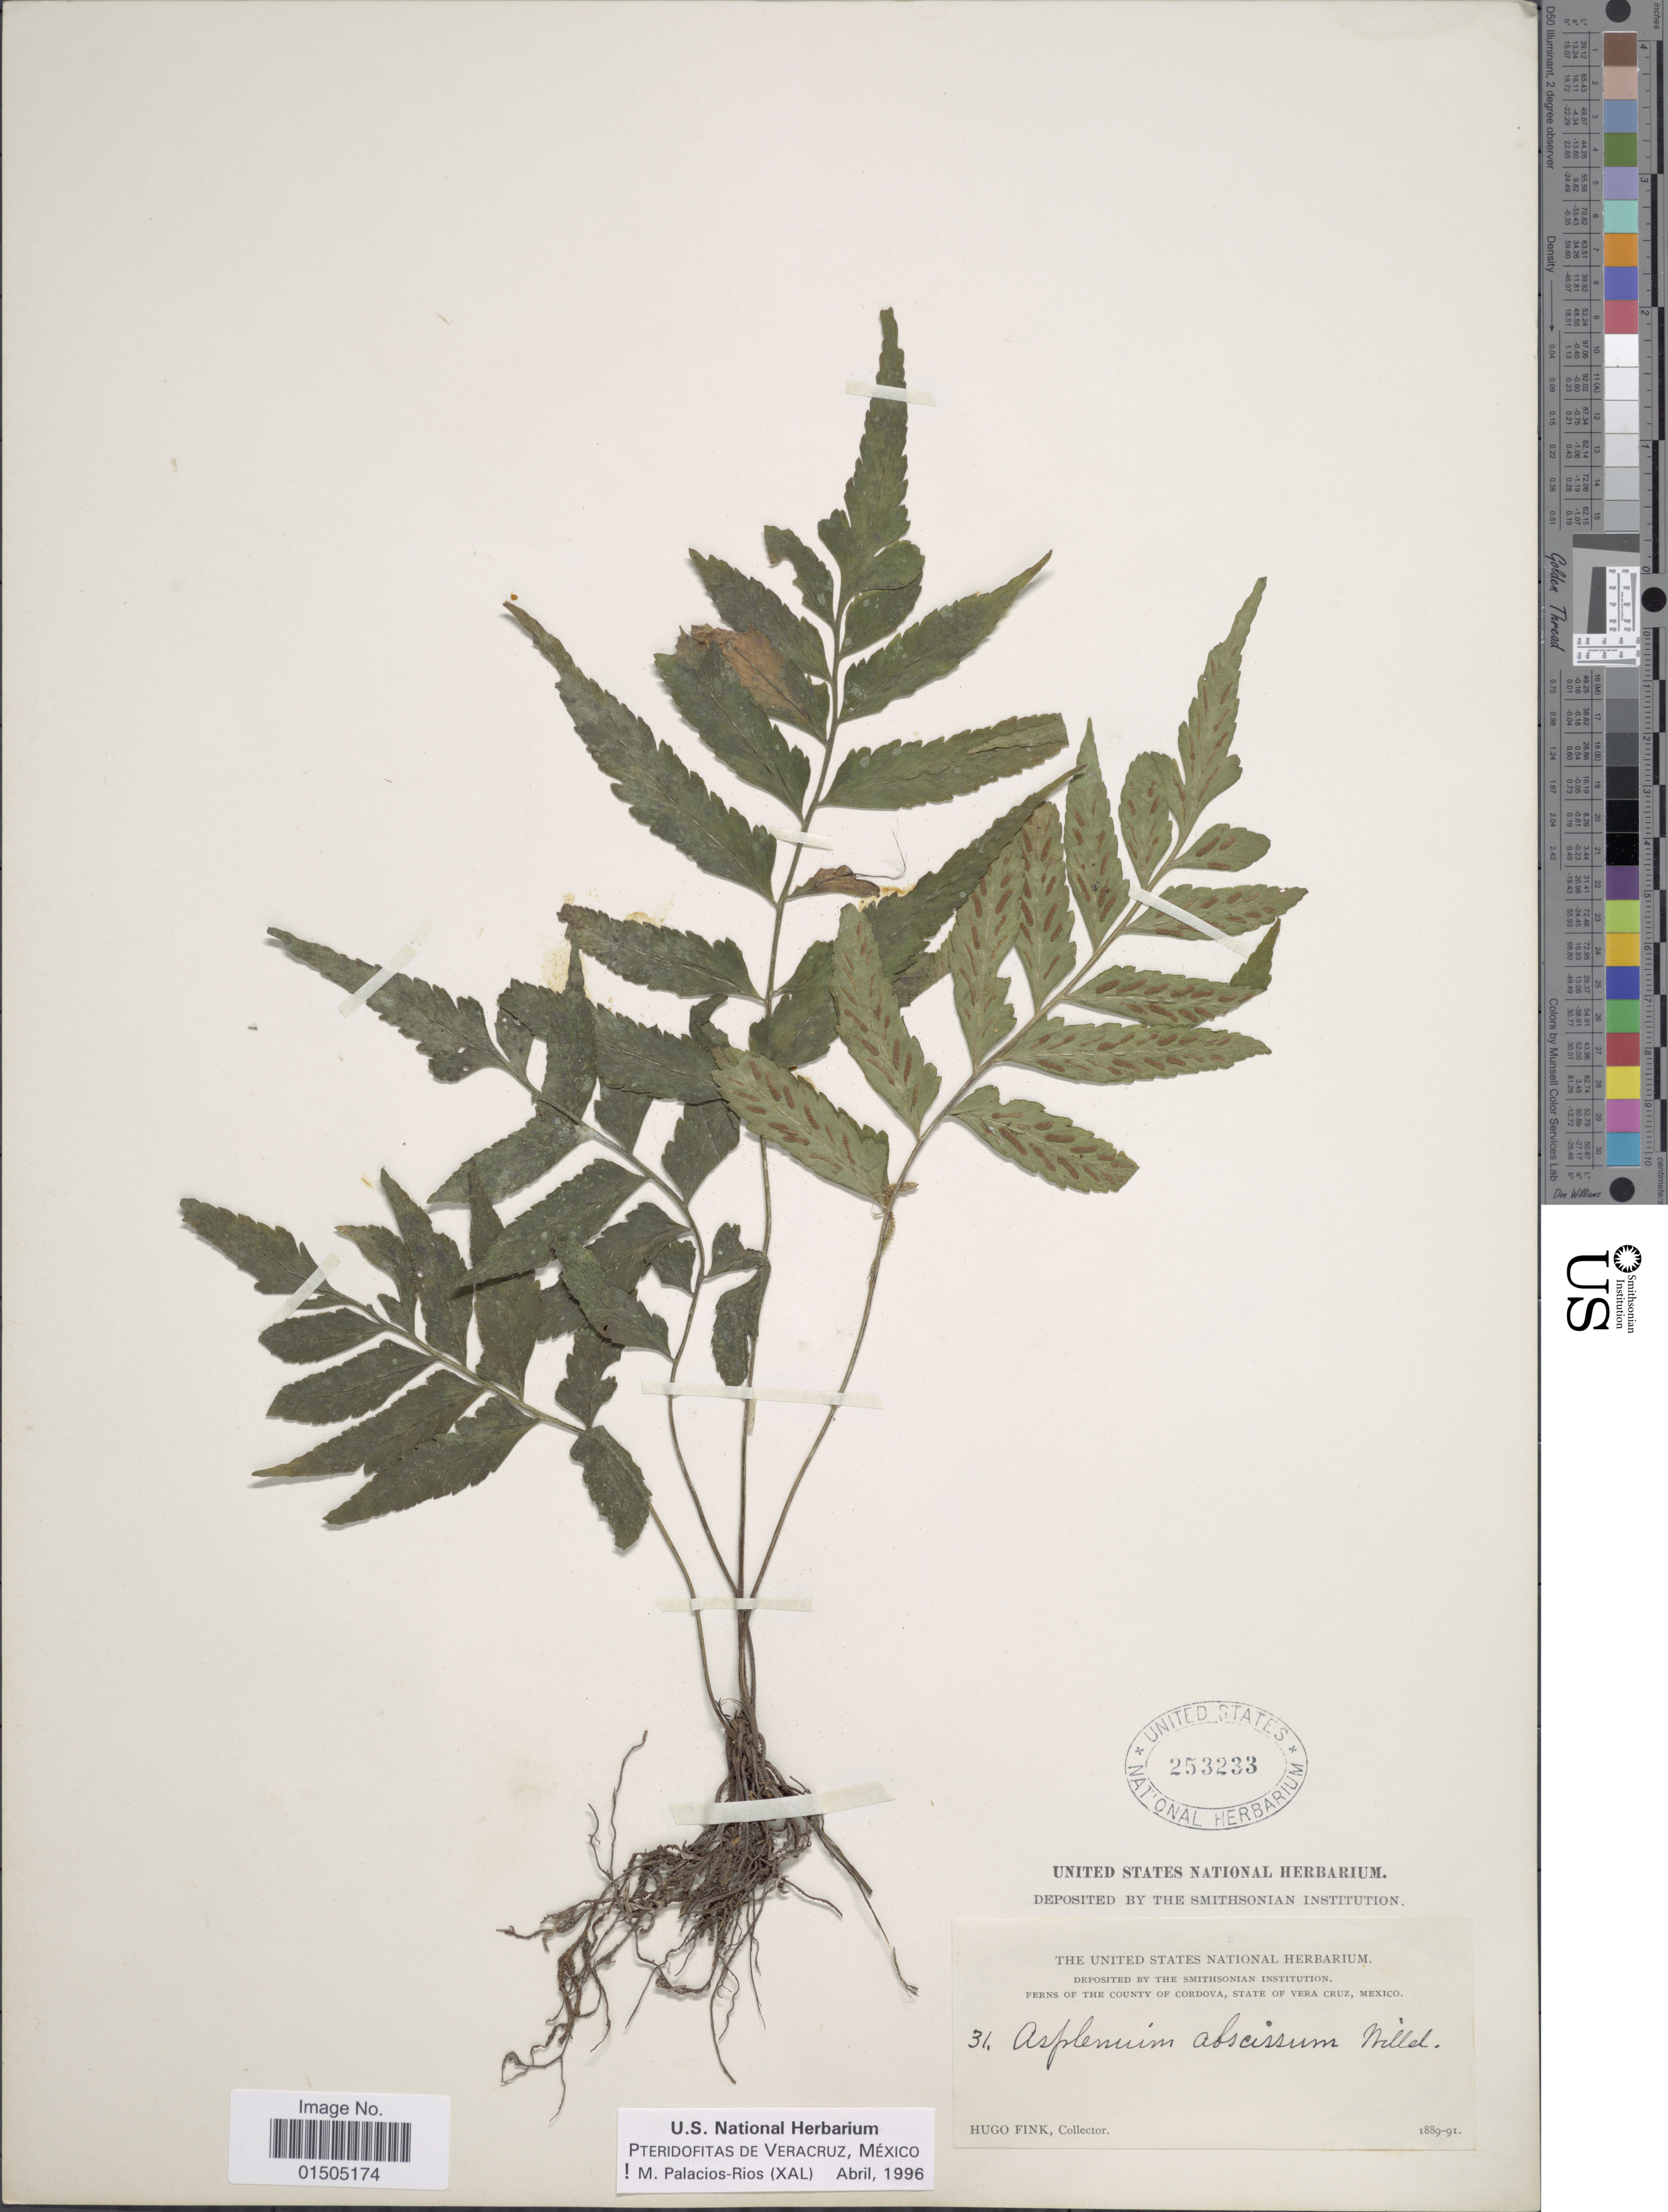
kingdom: Plantae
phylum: Tracheophyta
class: Polypodiopsida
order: Polypodiales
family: Aspleniaceae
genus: Asplenium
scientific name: Asplenium abscissum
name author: Willd.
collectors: H. Fink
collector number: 31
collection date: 1889/1891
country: Mexico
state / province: Veracruz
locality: County of Cordova.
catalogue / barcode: US 253233